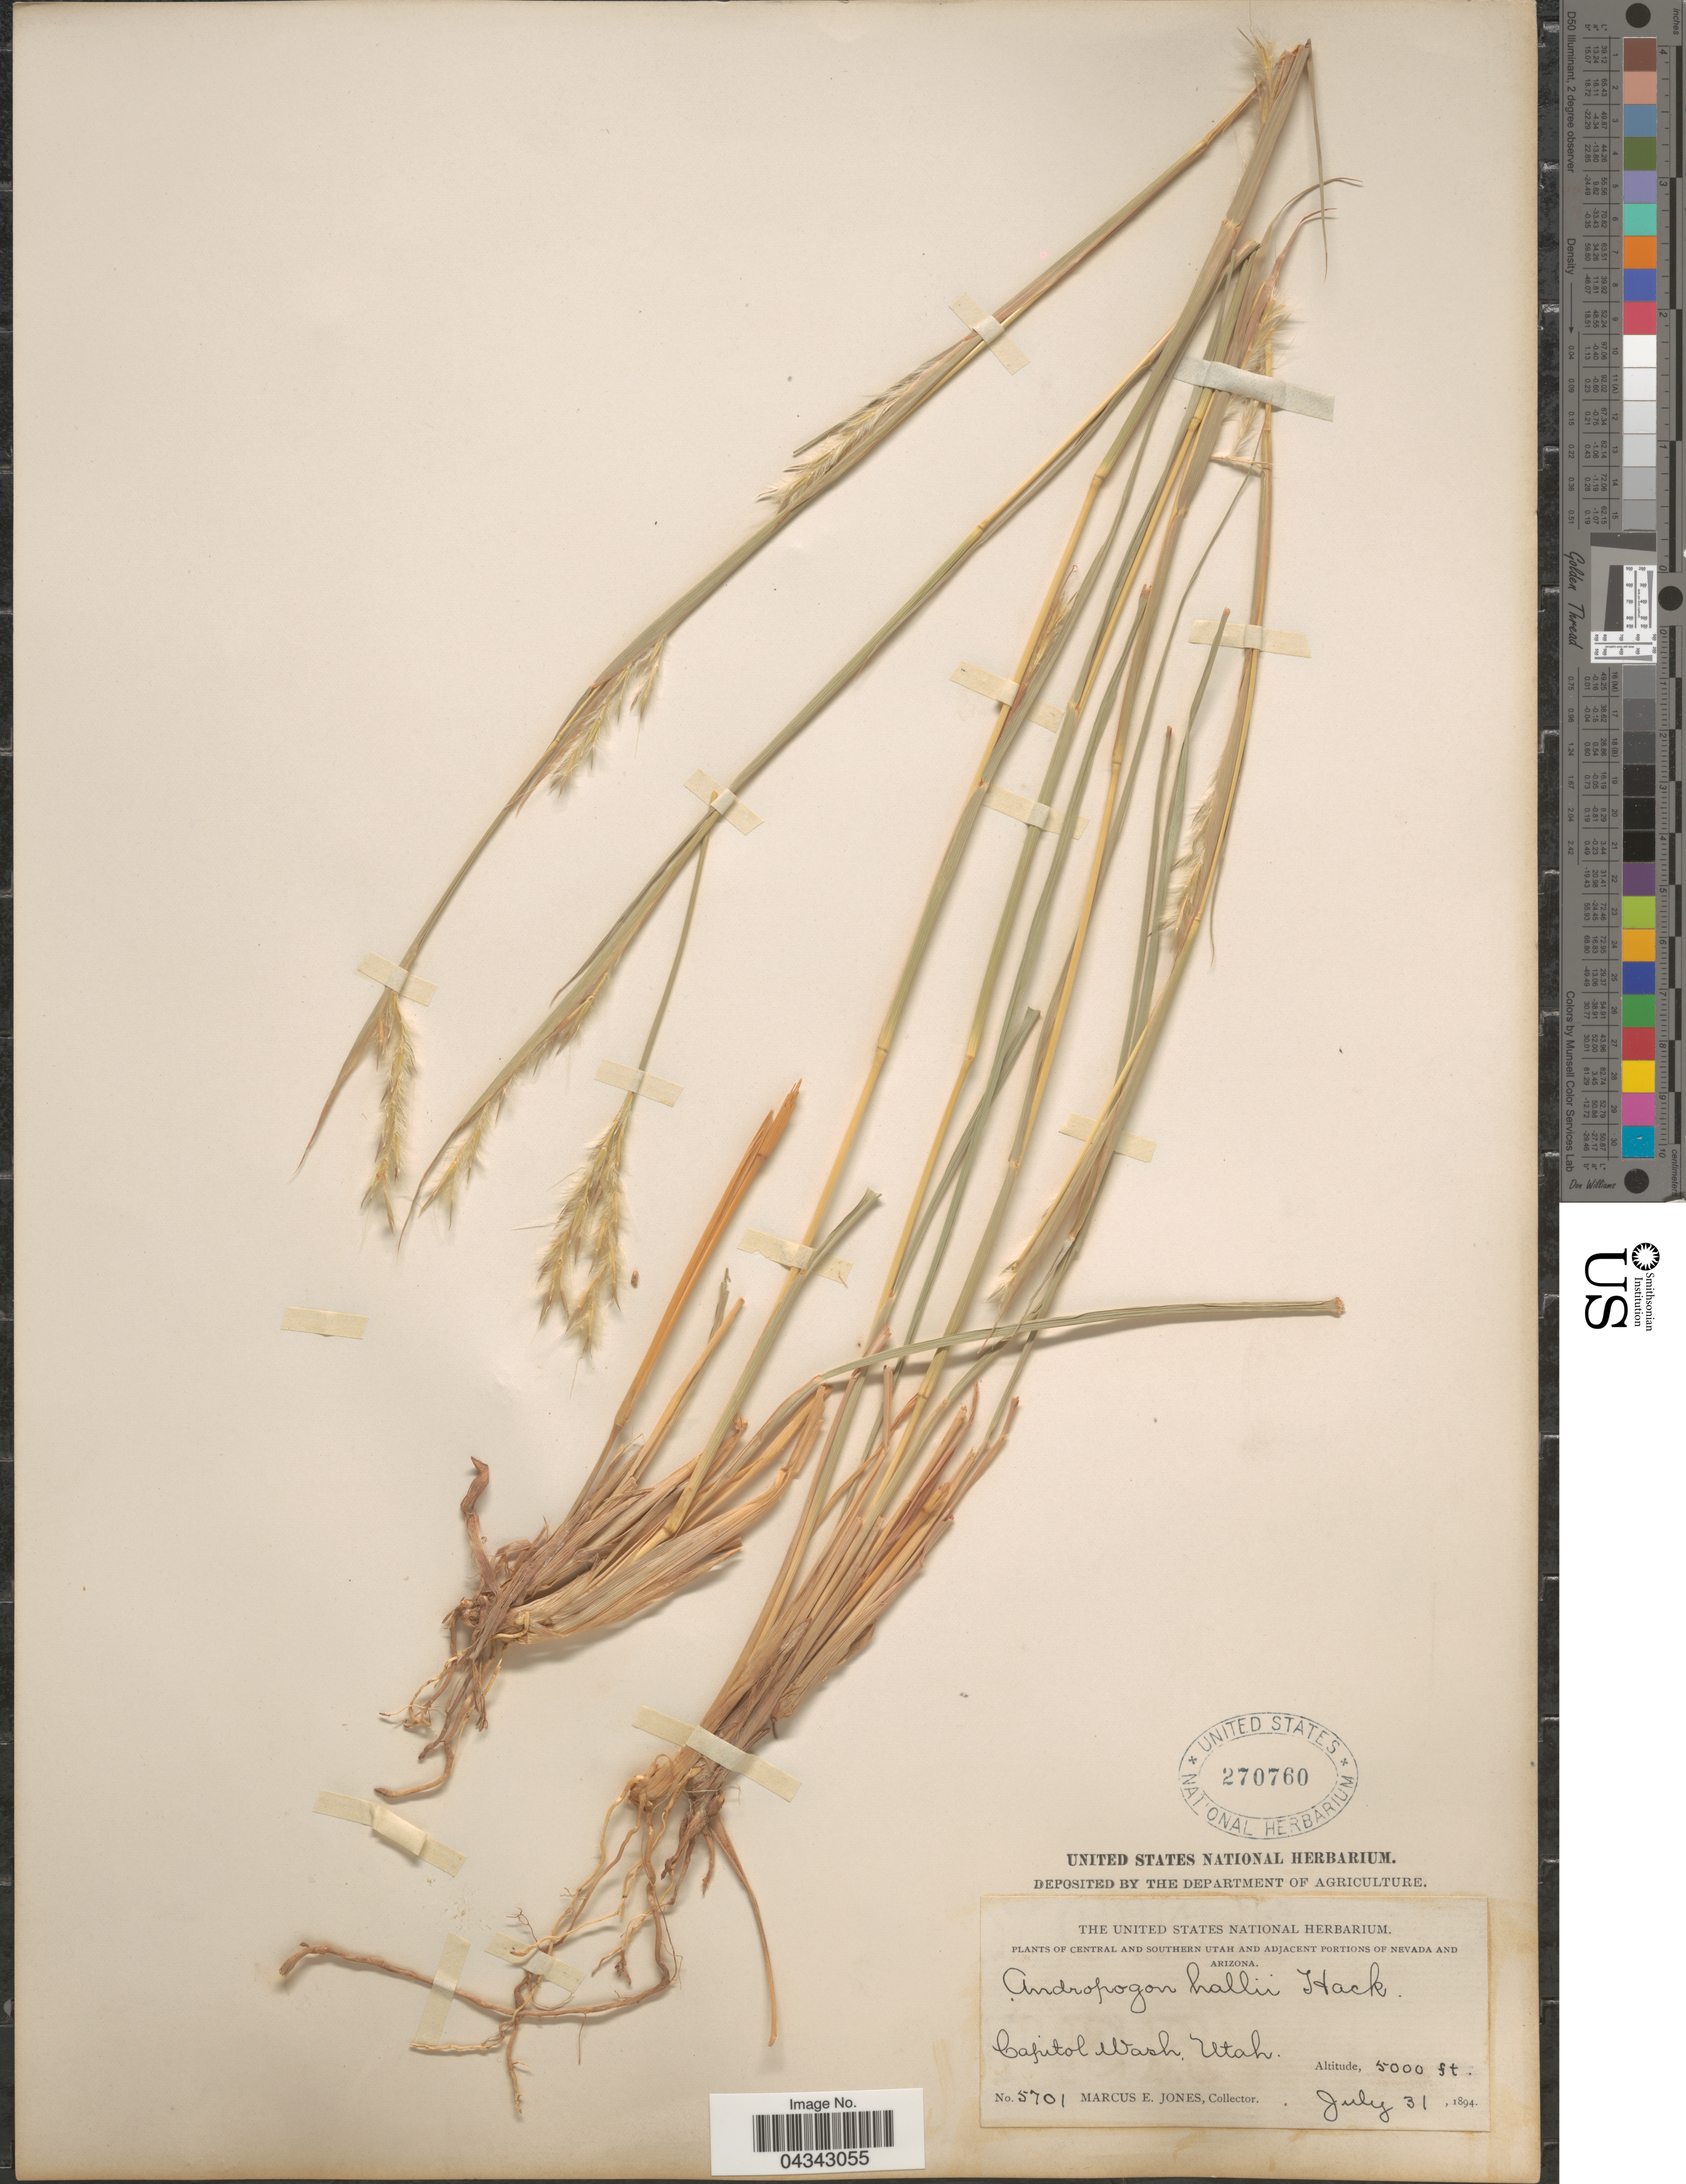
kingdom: Plantae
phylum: Tracheophyta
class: Liliopsida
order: Poales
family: Poaceae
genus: Andropogon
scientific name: Andropogon gerardii subsp. hallii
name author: (Hack.) Wipff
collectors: M. E. Jones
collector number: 5701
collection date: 1894-07-31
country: United States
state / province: Utah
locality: Central and Southern Utah. Cajutol Wash.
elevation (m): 1524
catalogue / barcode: US 270760